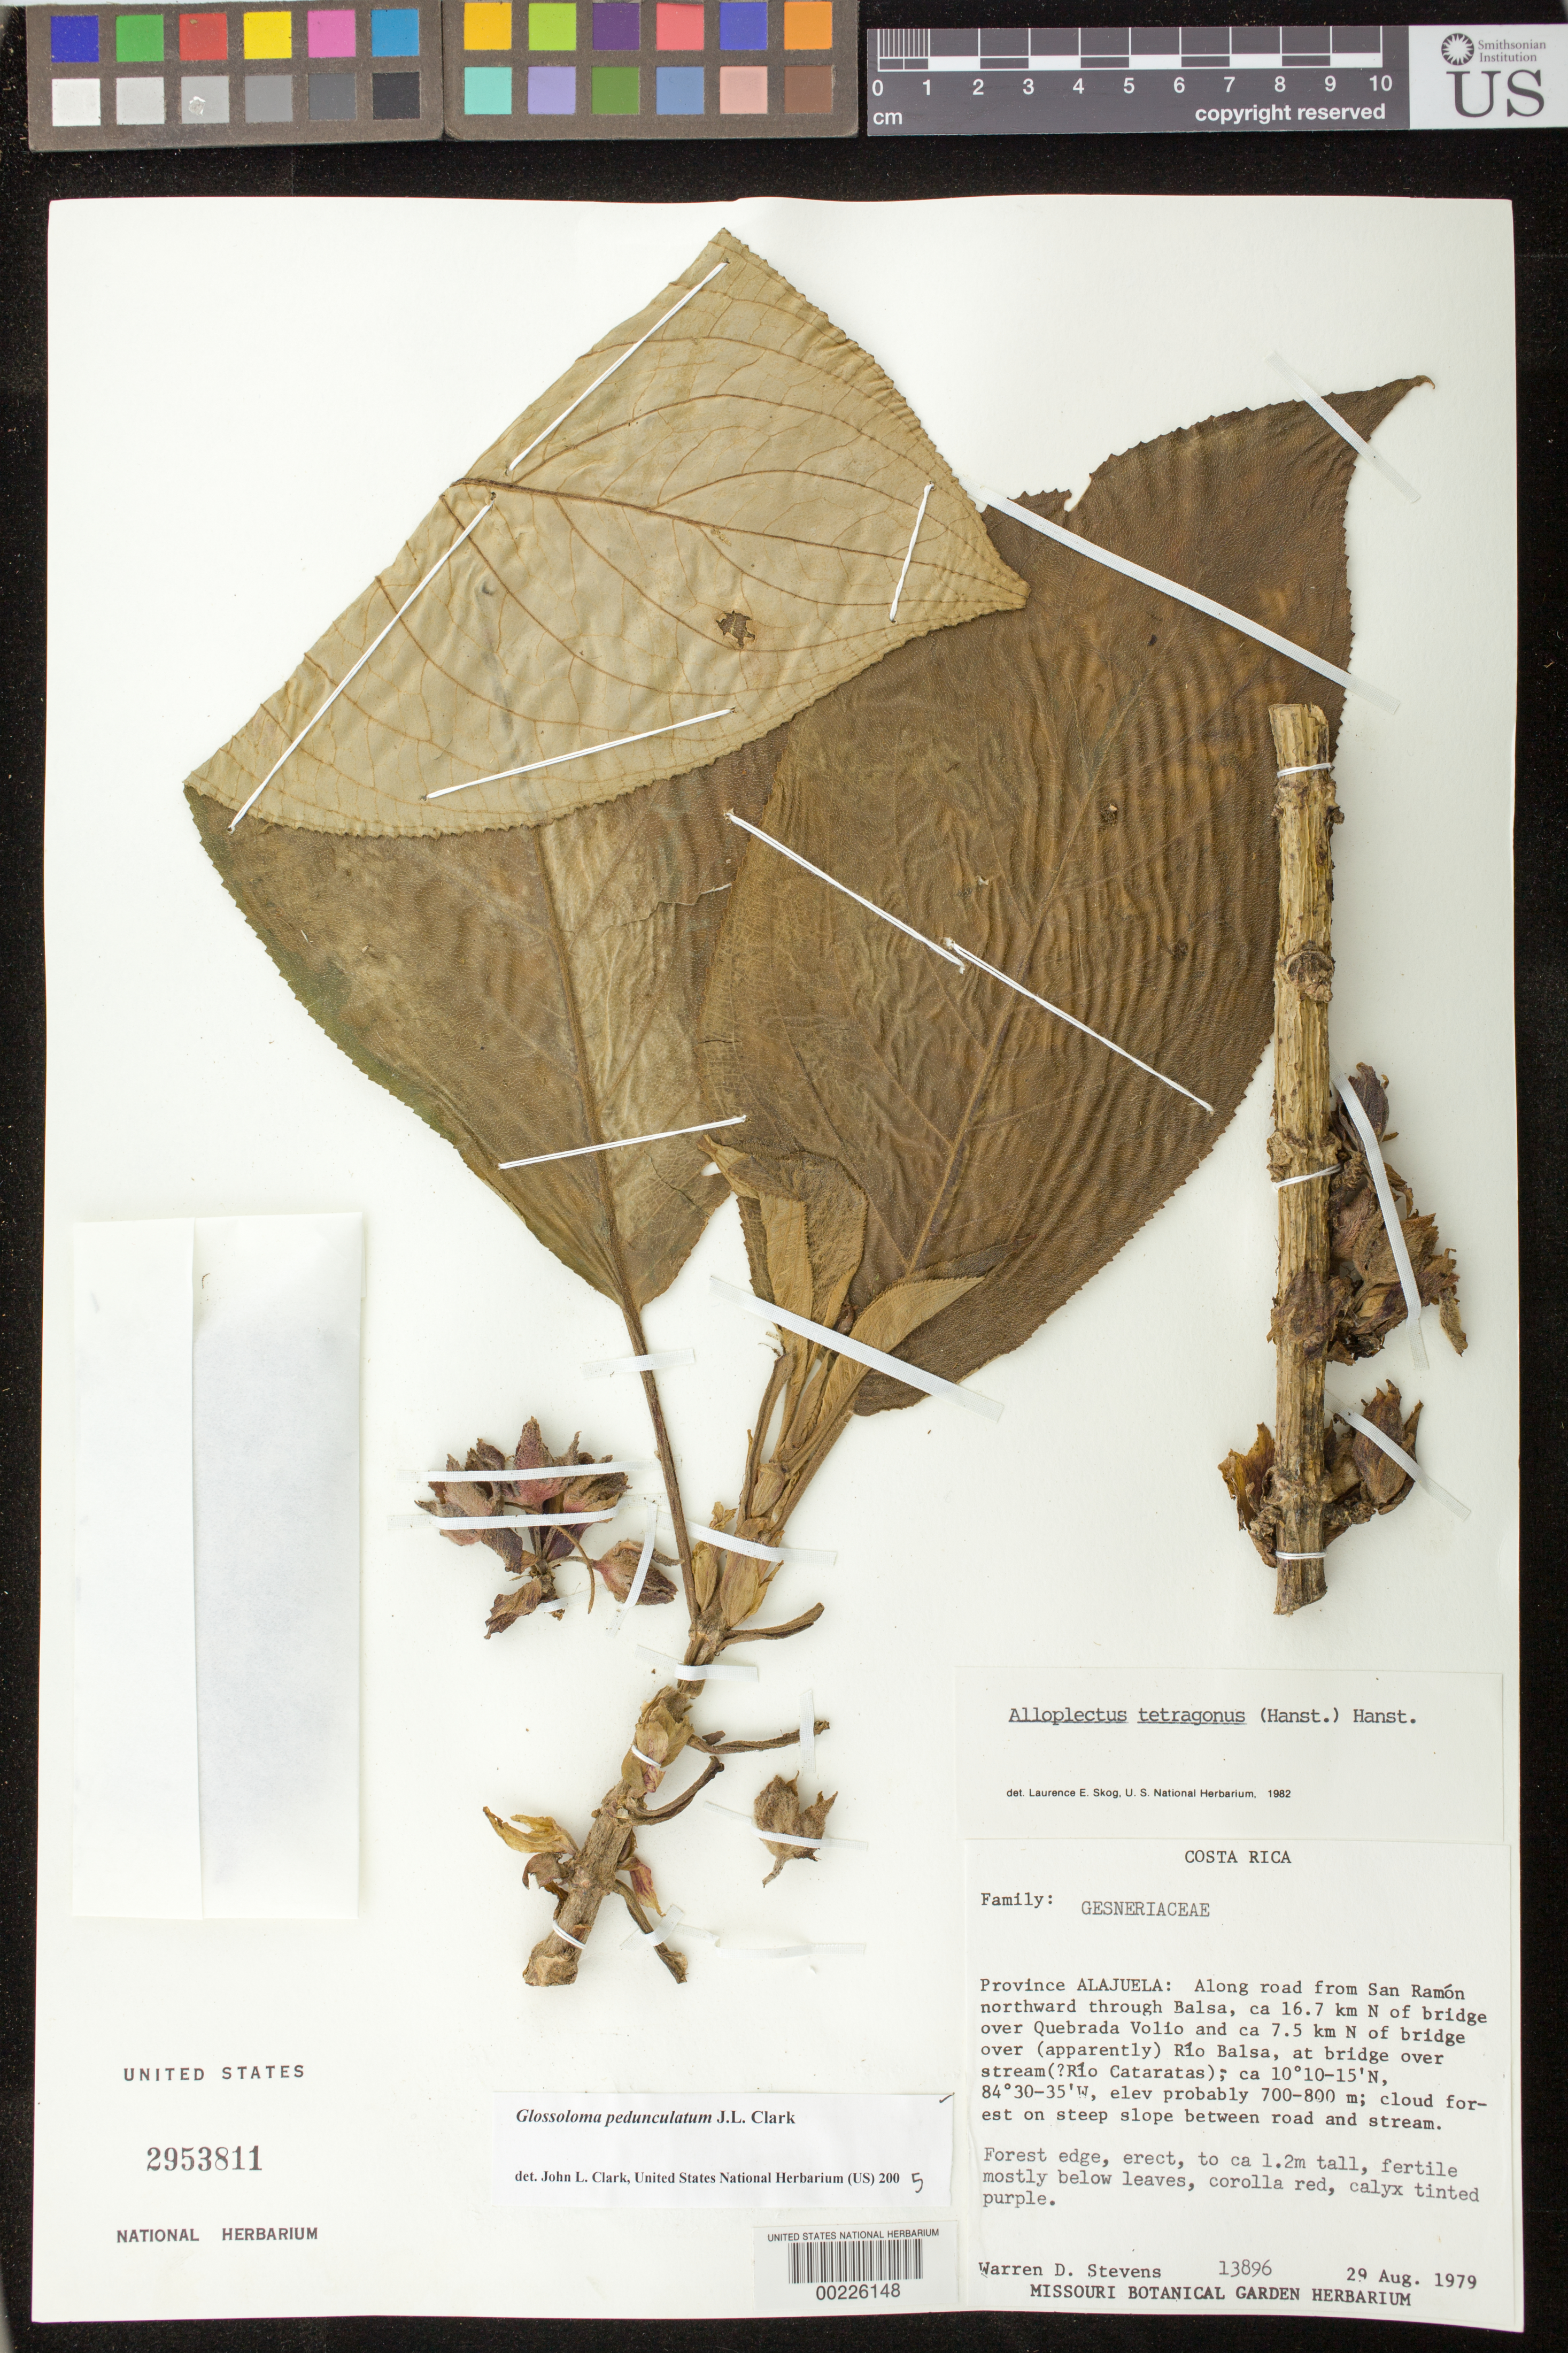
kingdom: Plantae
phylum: Tracheophyta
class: Magnoliopsida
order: Lamiales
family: Gesneriaceae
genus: Glossoloma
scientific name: Glossoloma pedunculatum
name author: J.L. Clark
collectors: W. D. Stevens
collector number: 13896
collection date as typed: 29 Aug 1979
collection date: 1979-08-29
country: Costa Rica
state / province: Alajuela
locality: Along road from San Ramon northward through Balsa, ca 16.7 km N of bridge over Quebrada Volio and ca 7.5 km N of bridge over Rio Balsa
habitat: Cloud forest on steep slope between road and stream; Forest edge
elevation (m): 700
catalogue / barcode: US 2953811